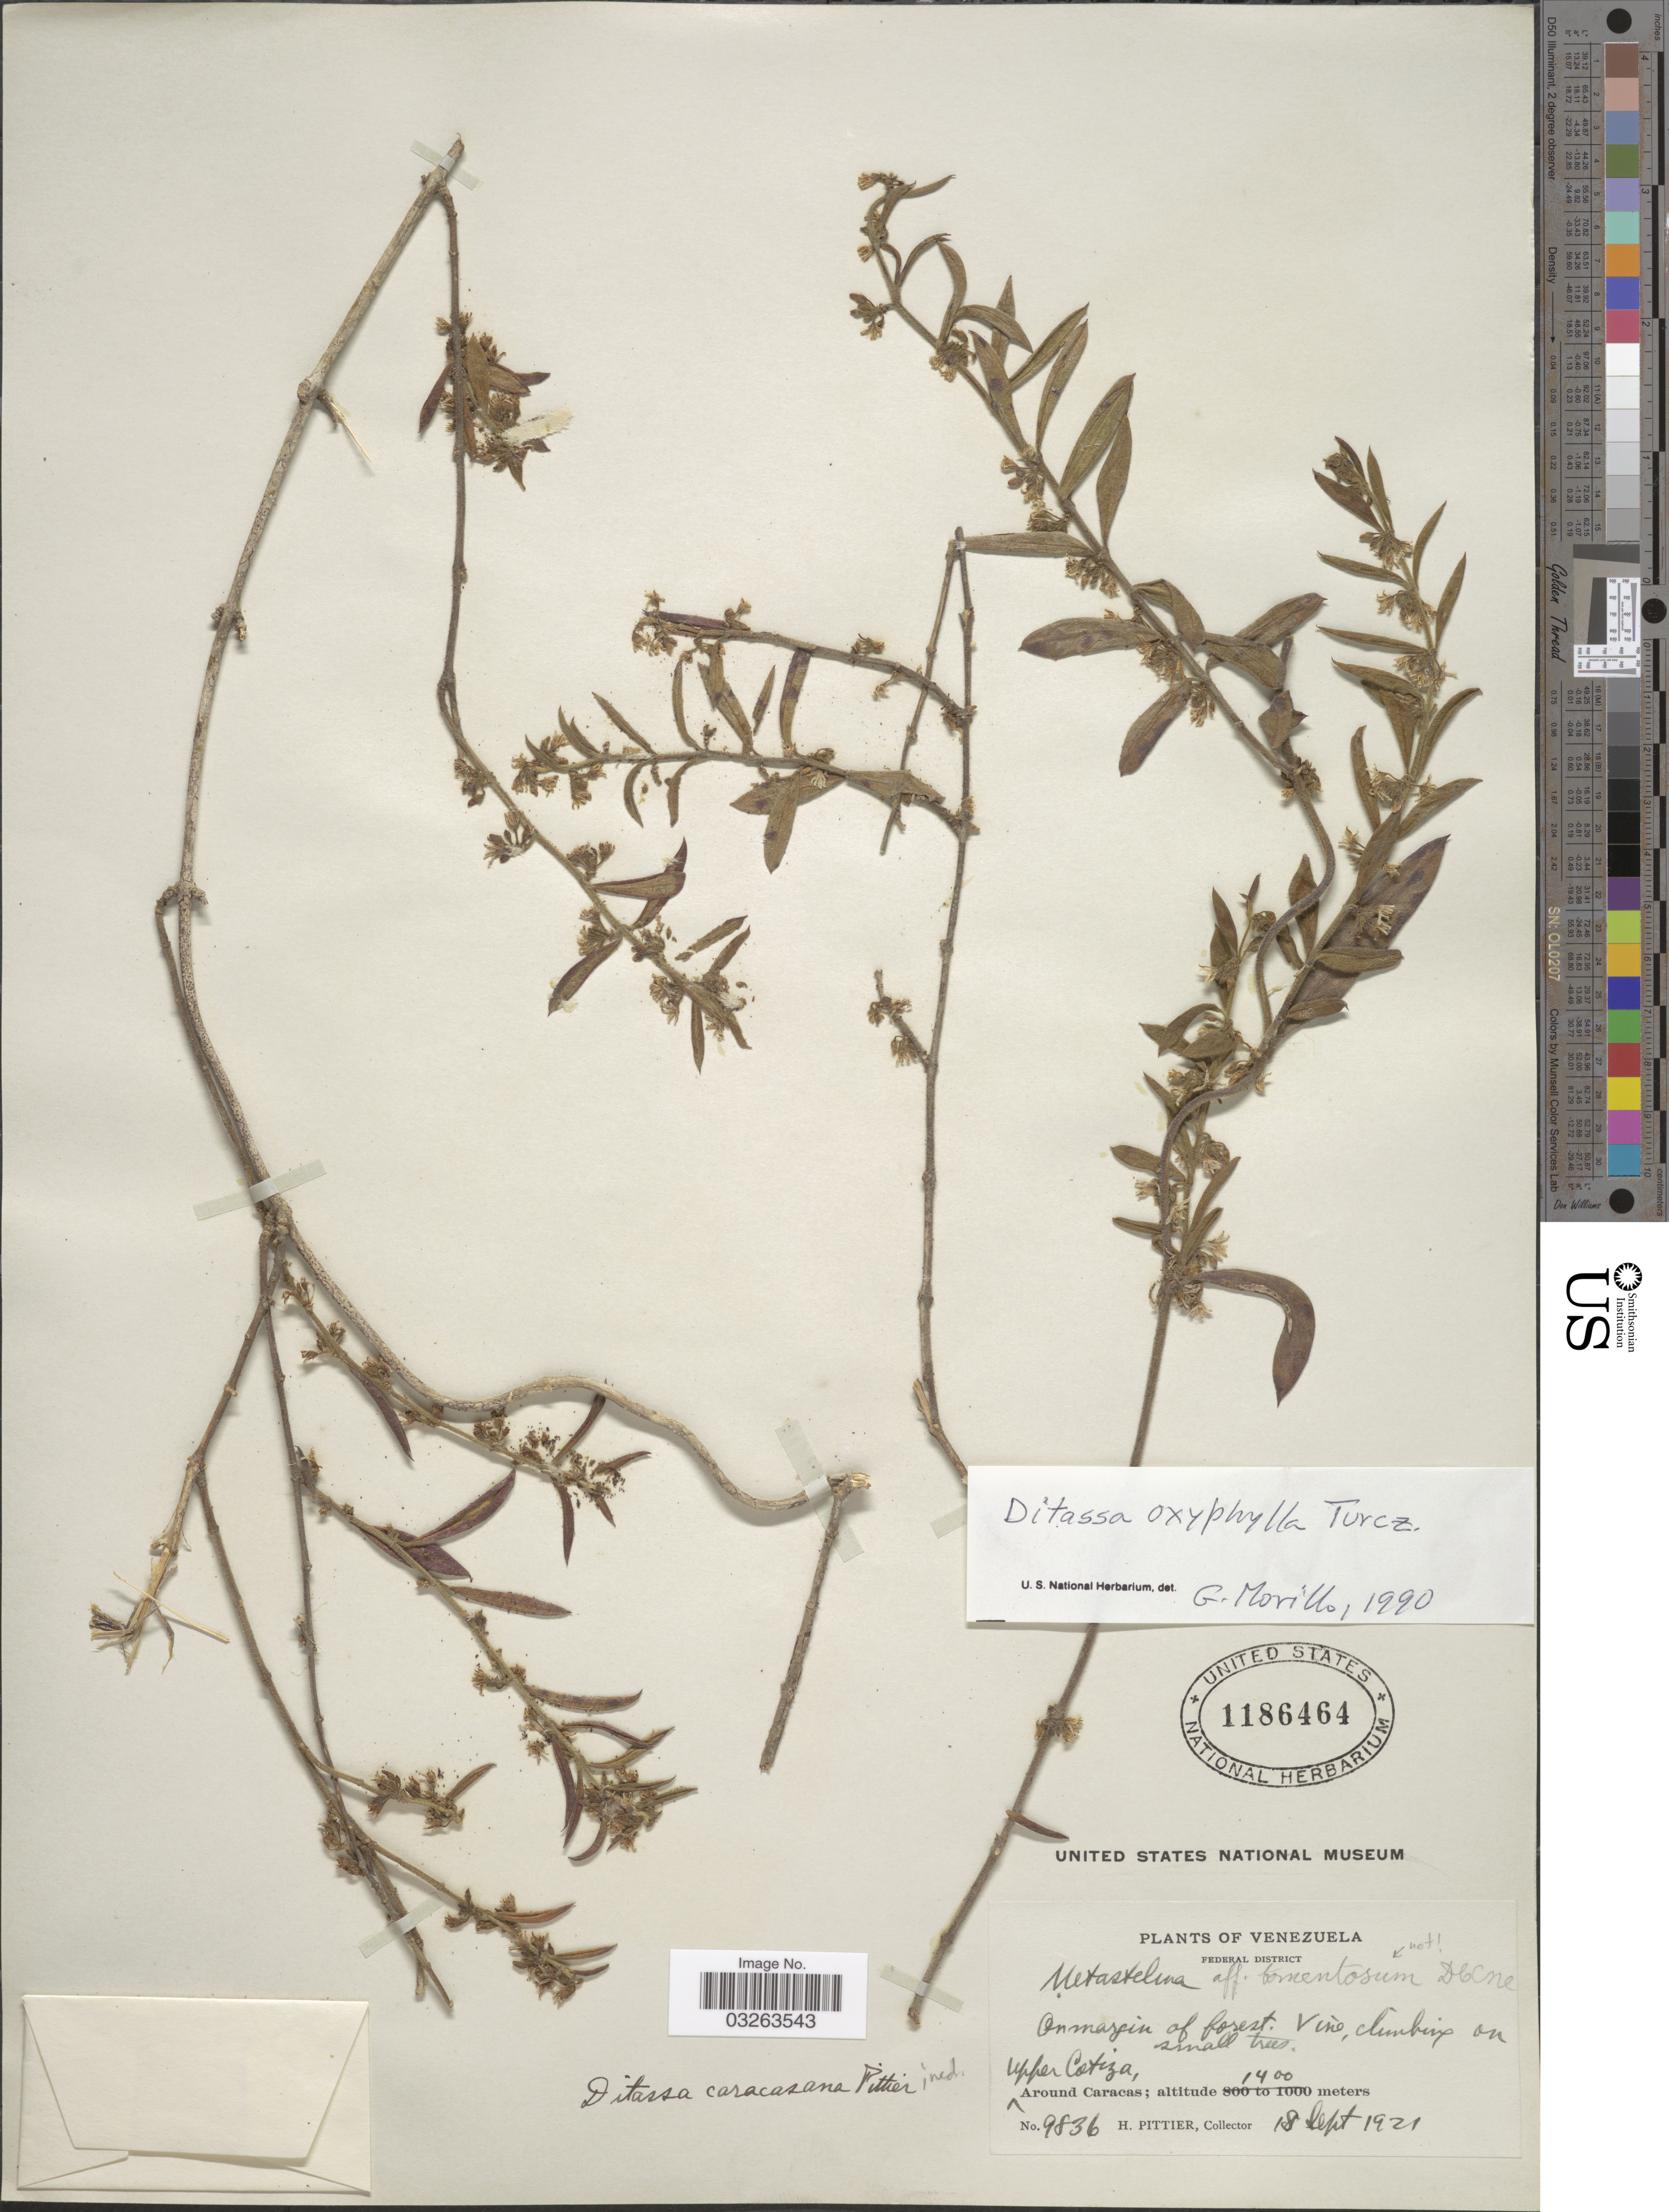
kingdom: Plantae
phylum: Tracheophyta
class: Magnoliopsida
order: Gentianales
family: Apocynaceae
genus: Ditassa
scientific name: Ditassa oxyphylla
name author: Turcz.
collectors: H. F. Pittier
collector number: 9836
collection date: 1921-09-18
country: Venezuela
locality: Federal District. Upper Cotiza, around Caracas.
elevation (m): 1400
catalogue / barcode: US 1186464